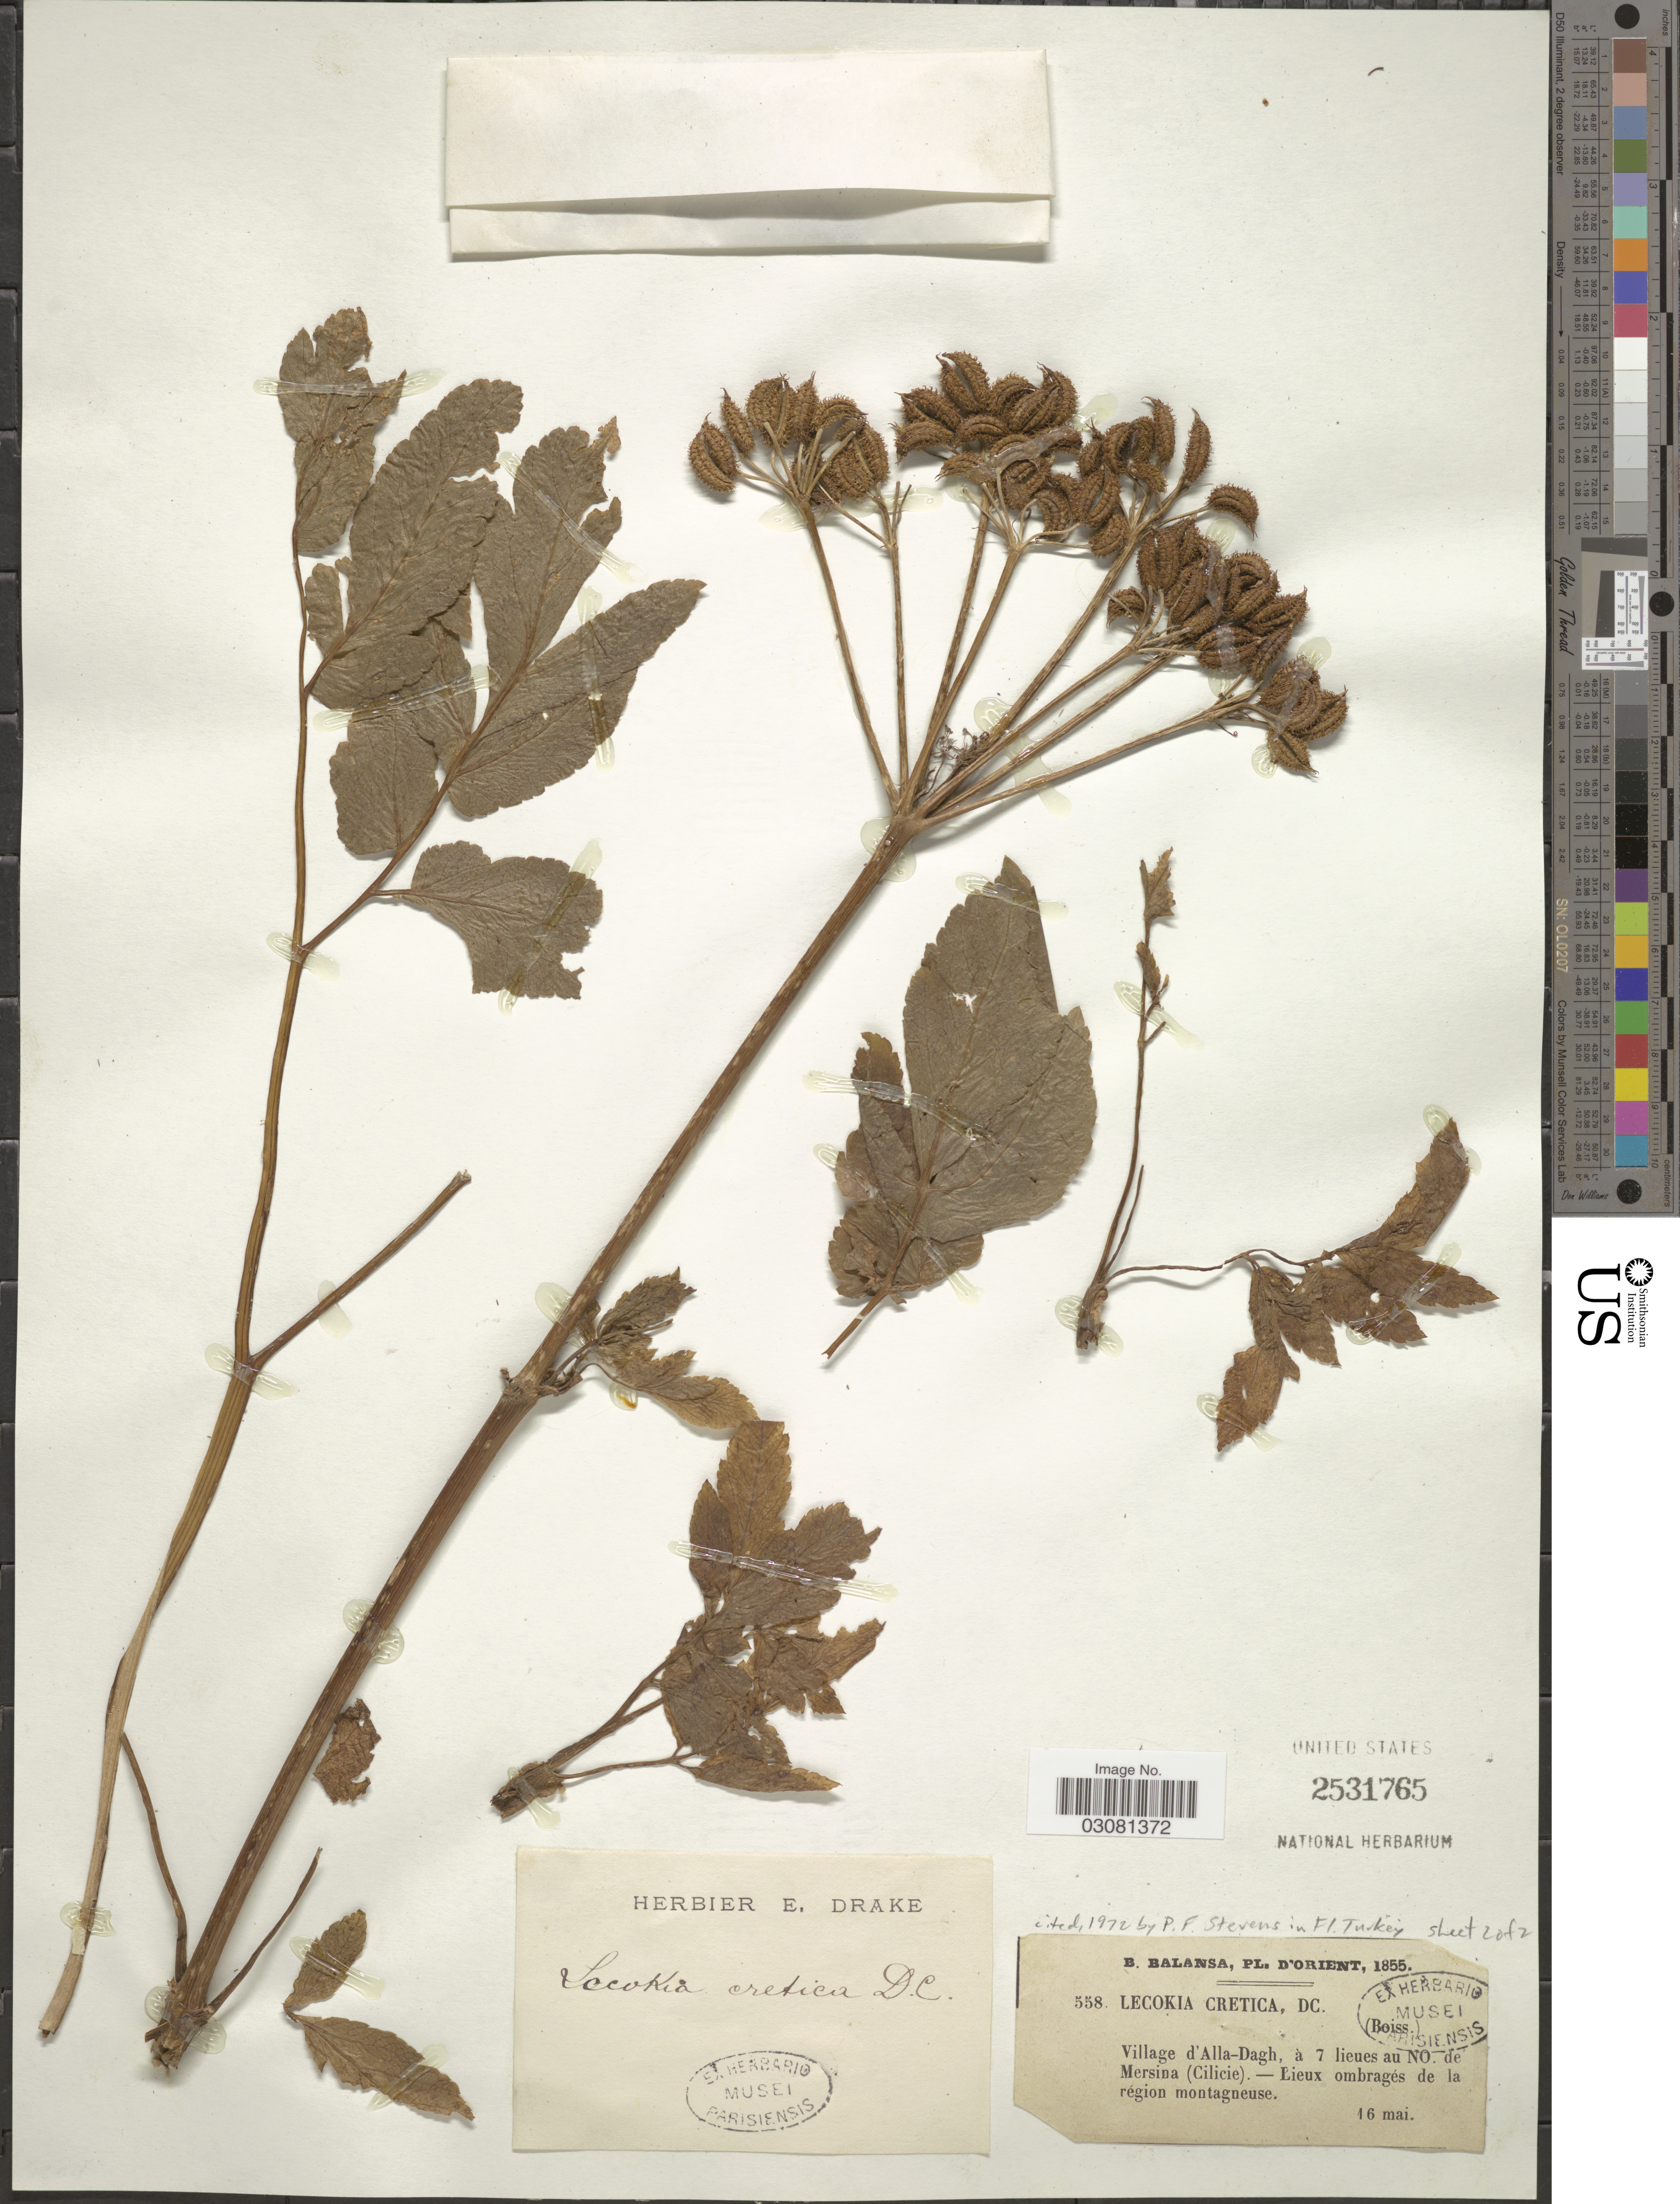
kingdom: Plantae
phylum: Tracheophyta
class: Magnoliopsida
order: Apiales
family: Apiaceae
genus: Lecokia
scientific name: Lecokia cretica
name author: DC.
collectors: B. Balansa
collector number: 558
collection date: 1855-05-16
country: Turkey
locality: D'Orient. Village d'Alla-Dagh, à 7 lieues au NO. de Mersina (Cilicie).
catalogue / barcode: US 2531765